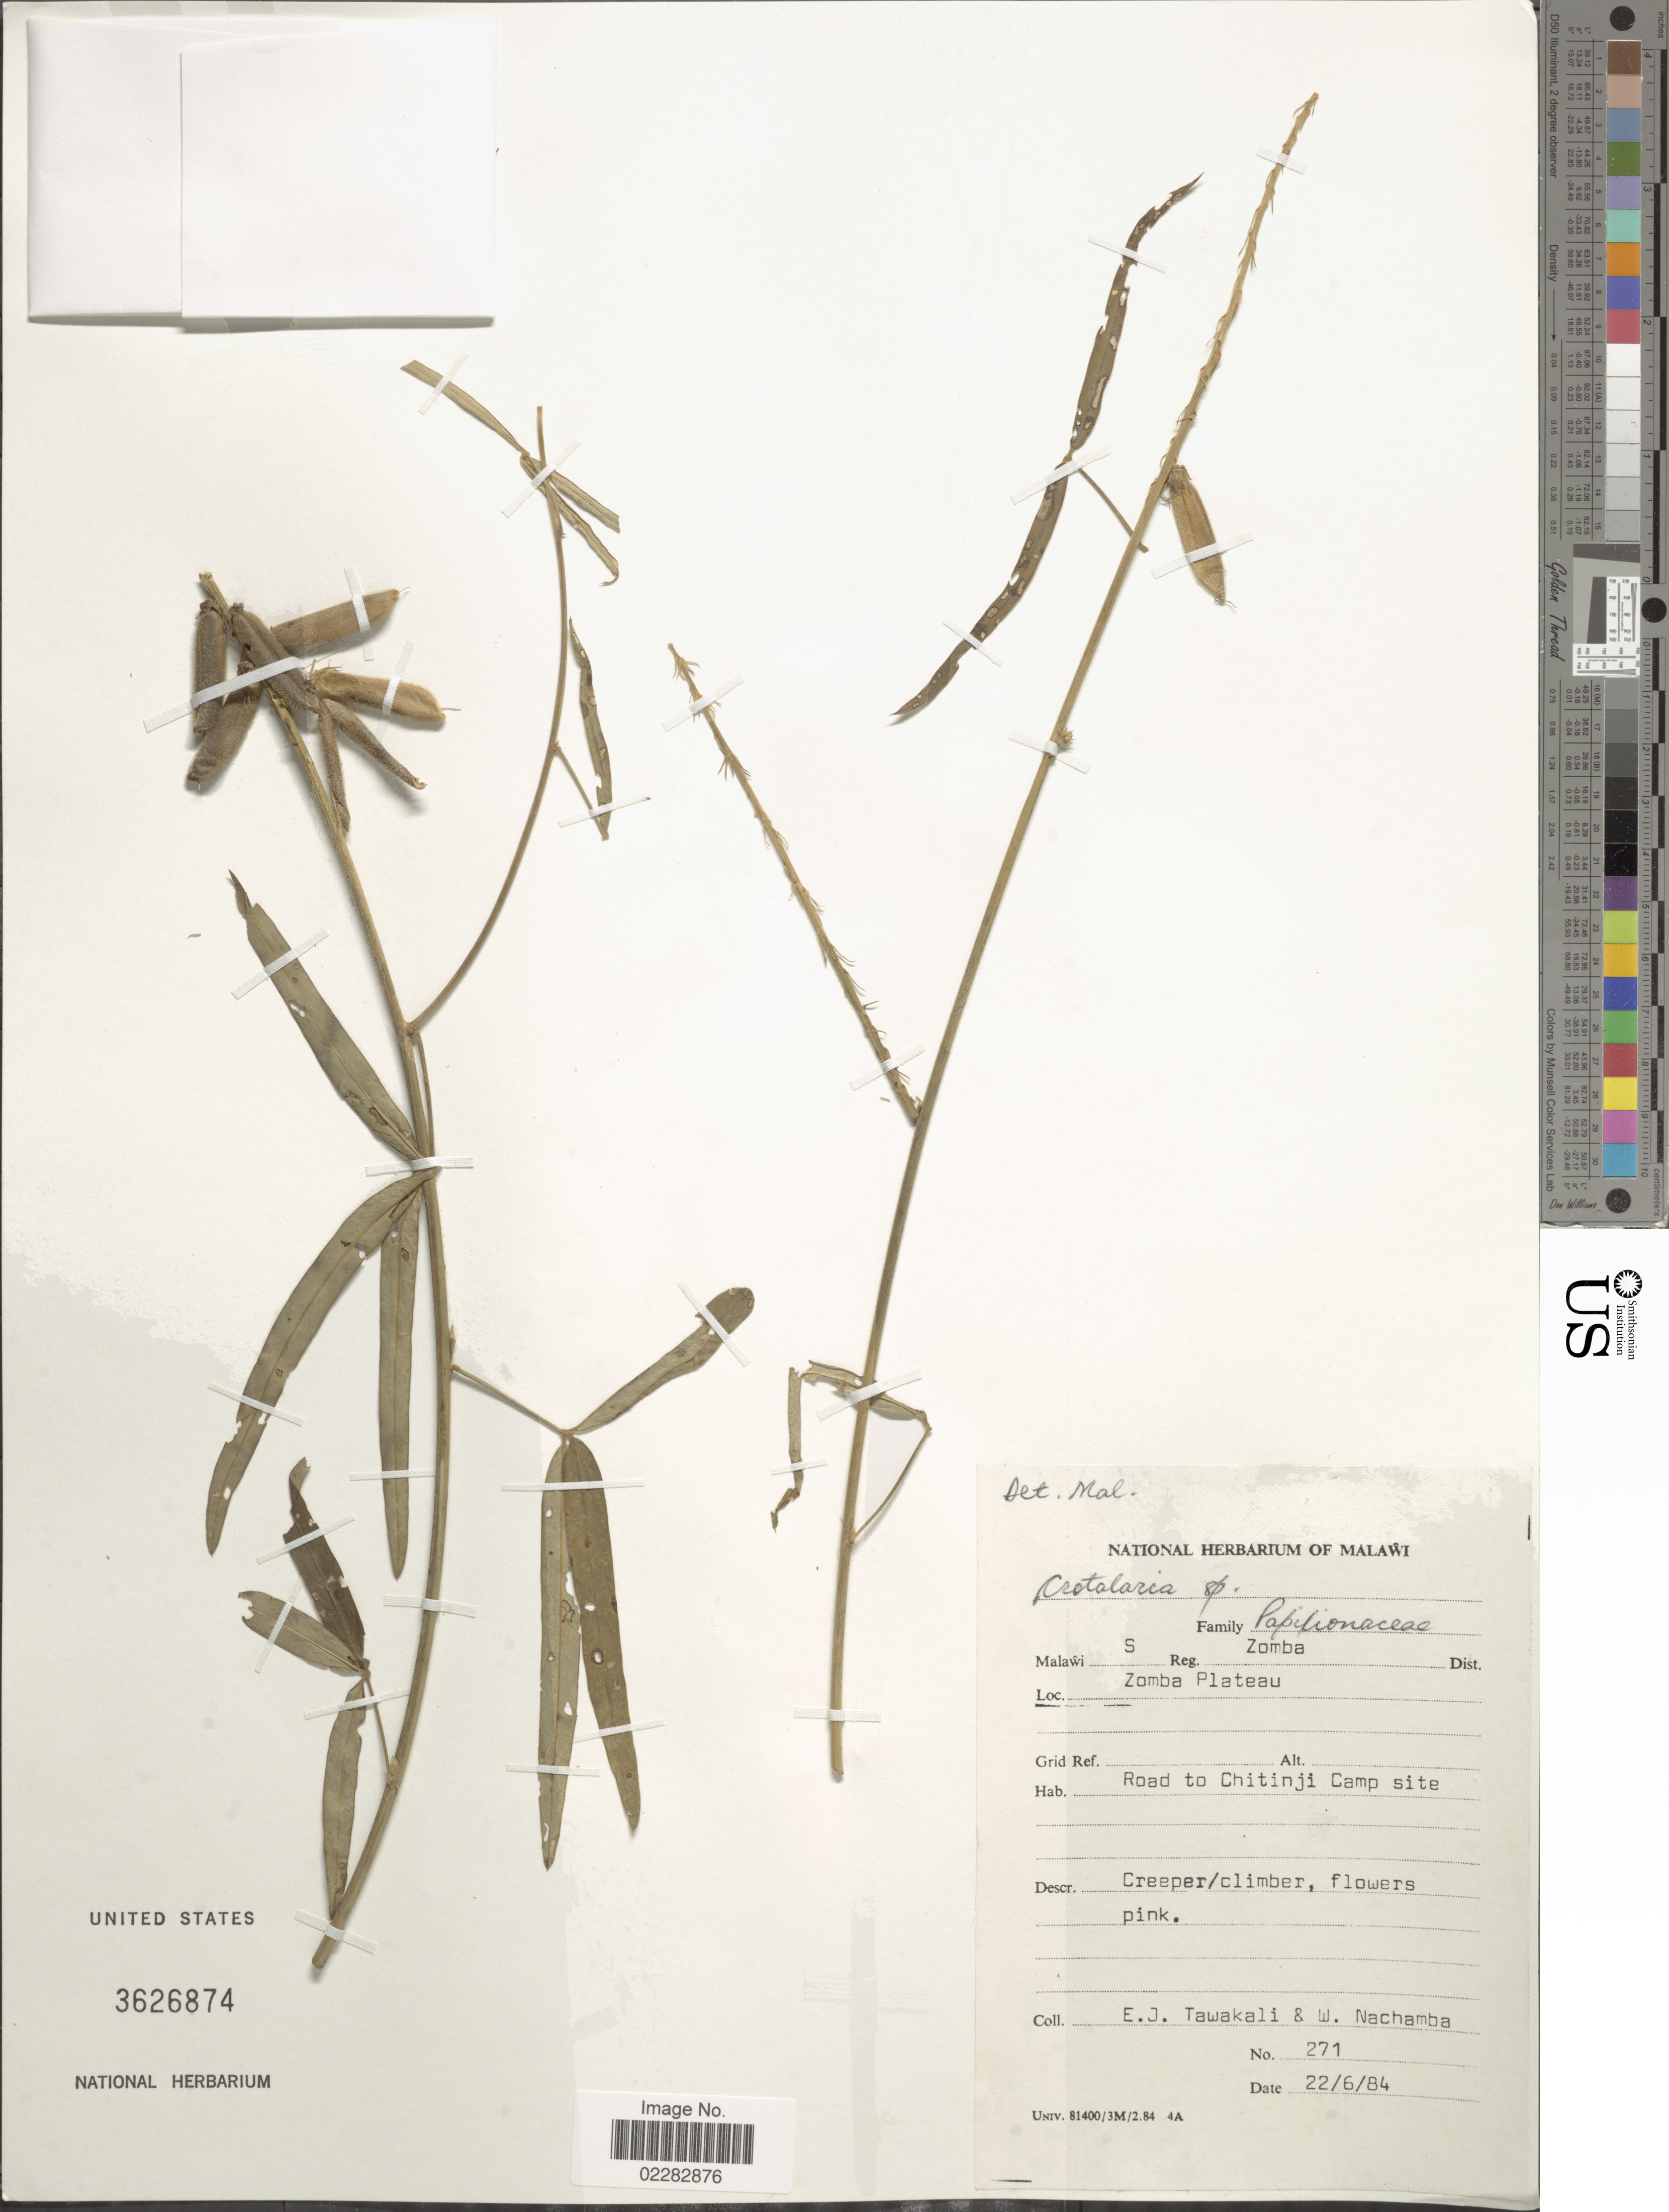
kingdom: Plantae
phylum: Tracheophyta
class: Magnoliopsida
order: Fabales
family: Fabaceae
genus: Crotalaria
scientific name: Crotalaria goetzei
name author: Harms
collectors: E. Tawakali & W. Nachamba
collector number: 271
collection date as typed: Transcribed d/m/y: 22/6/84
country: Malawi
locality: S Reg. Zomba Dist., Road to Chitinji Camp site, Zomba Plateau.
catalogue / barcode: US 3626874